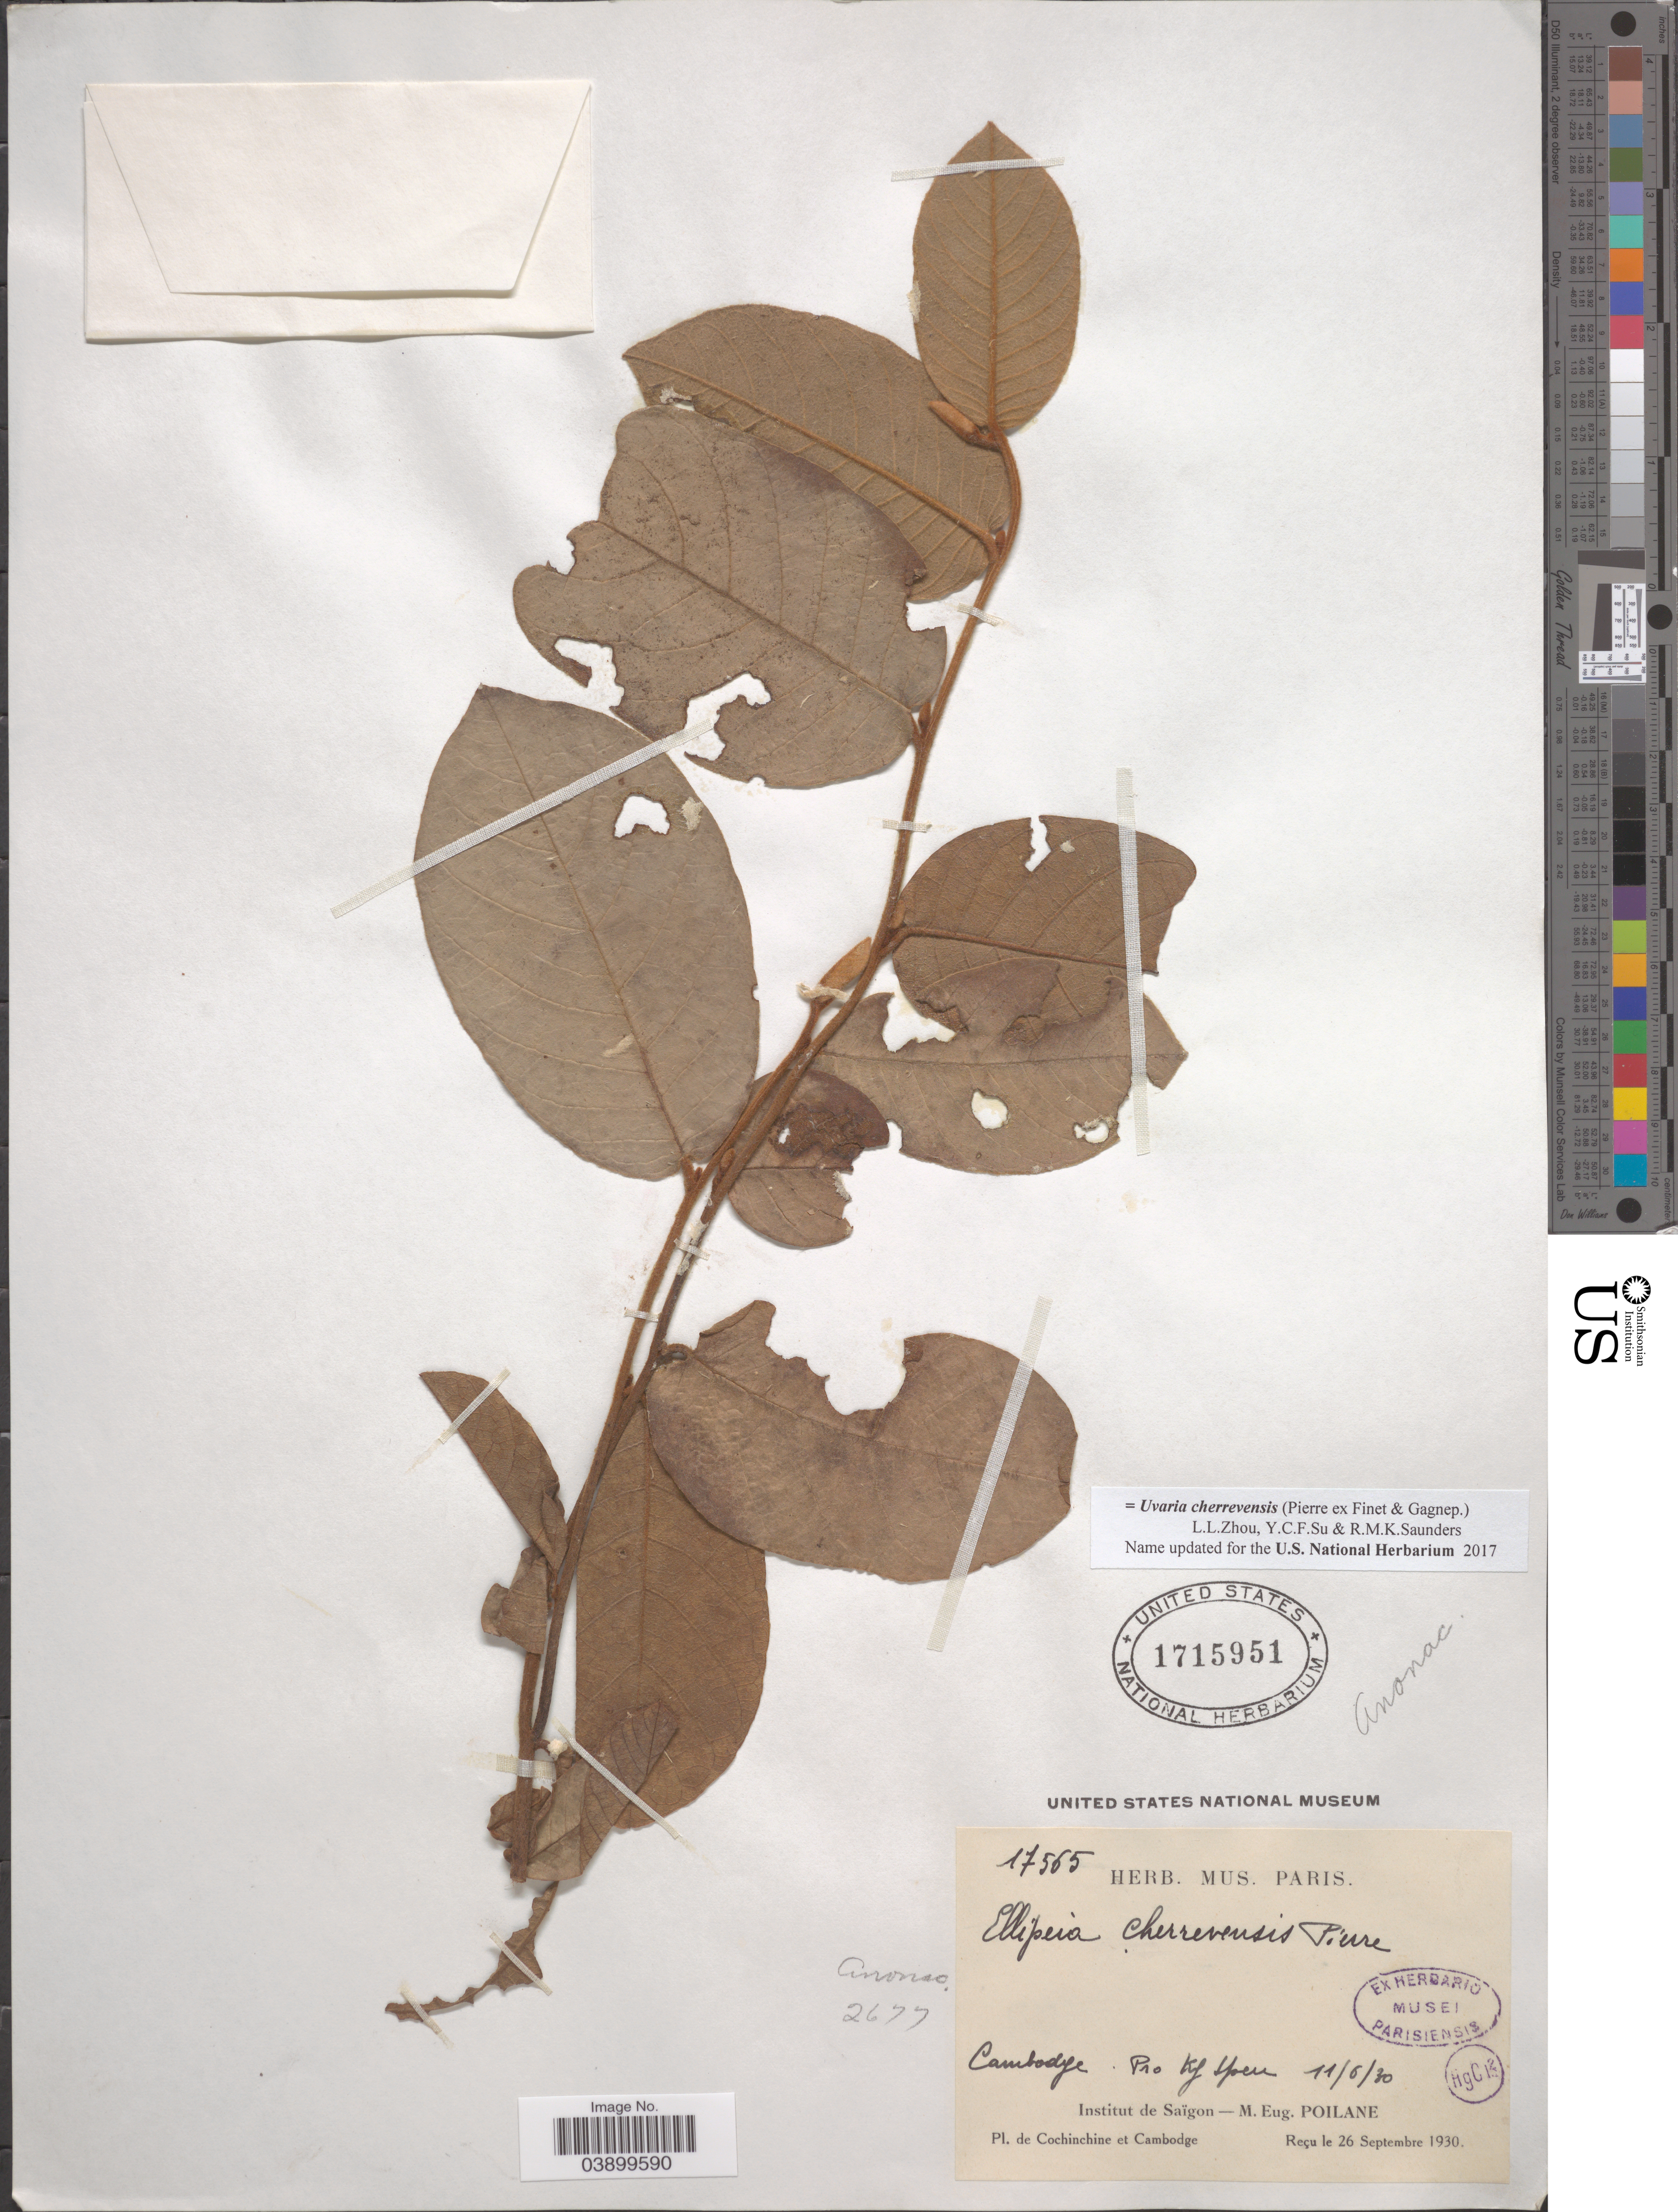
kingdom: Plantae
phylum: Tracheophyta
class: Magnoliopsida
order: Magnoliales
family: Annonaceae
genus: Uvaria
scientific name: Uvaria cherrevensis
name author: (Pierre ex Finet & Gagnep.) L.L. Zhou et al.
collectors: M. Poilane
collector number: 17565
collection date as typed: Transcribed d/m/y: 11/6/30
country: Cambodia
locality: Pro Kg Speu. Cochinchine et Cambodge.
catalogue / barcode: US 1715951